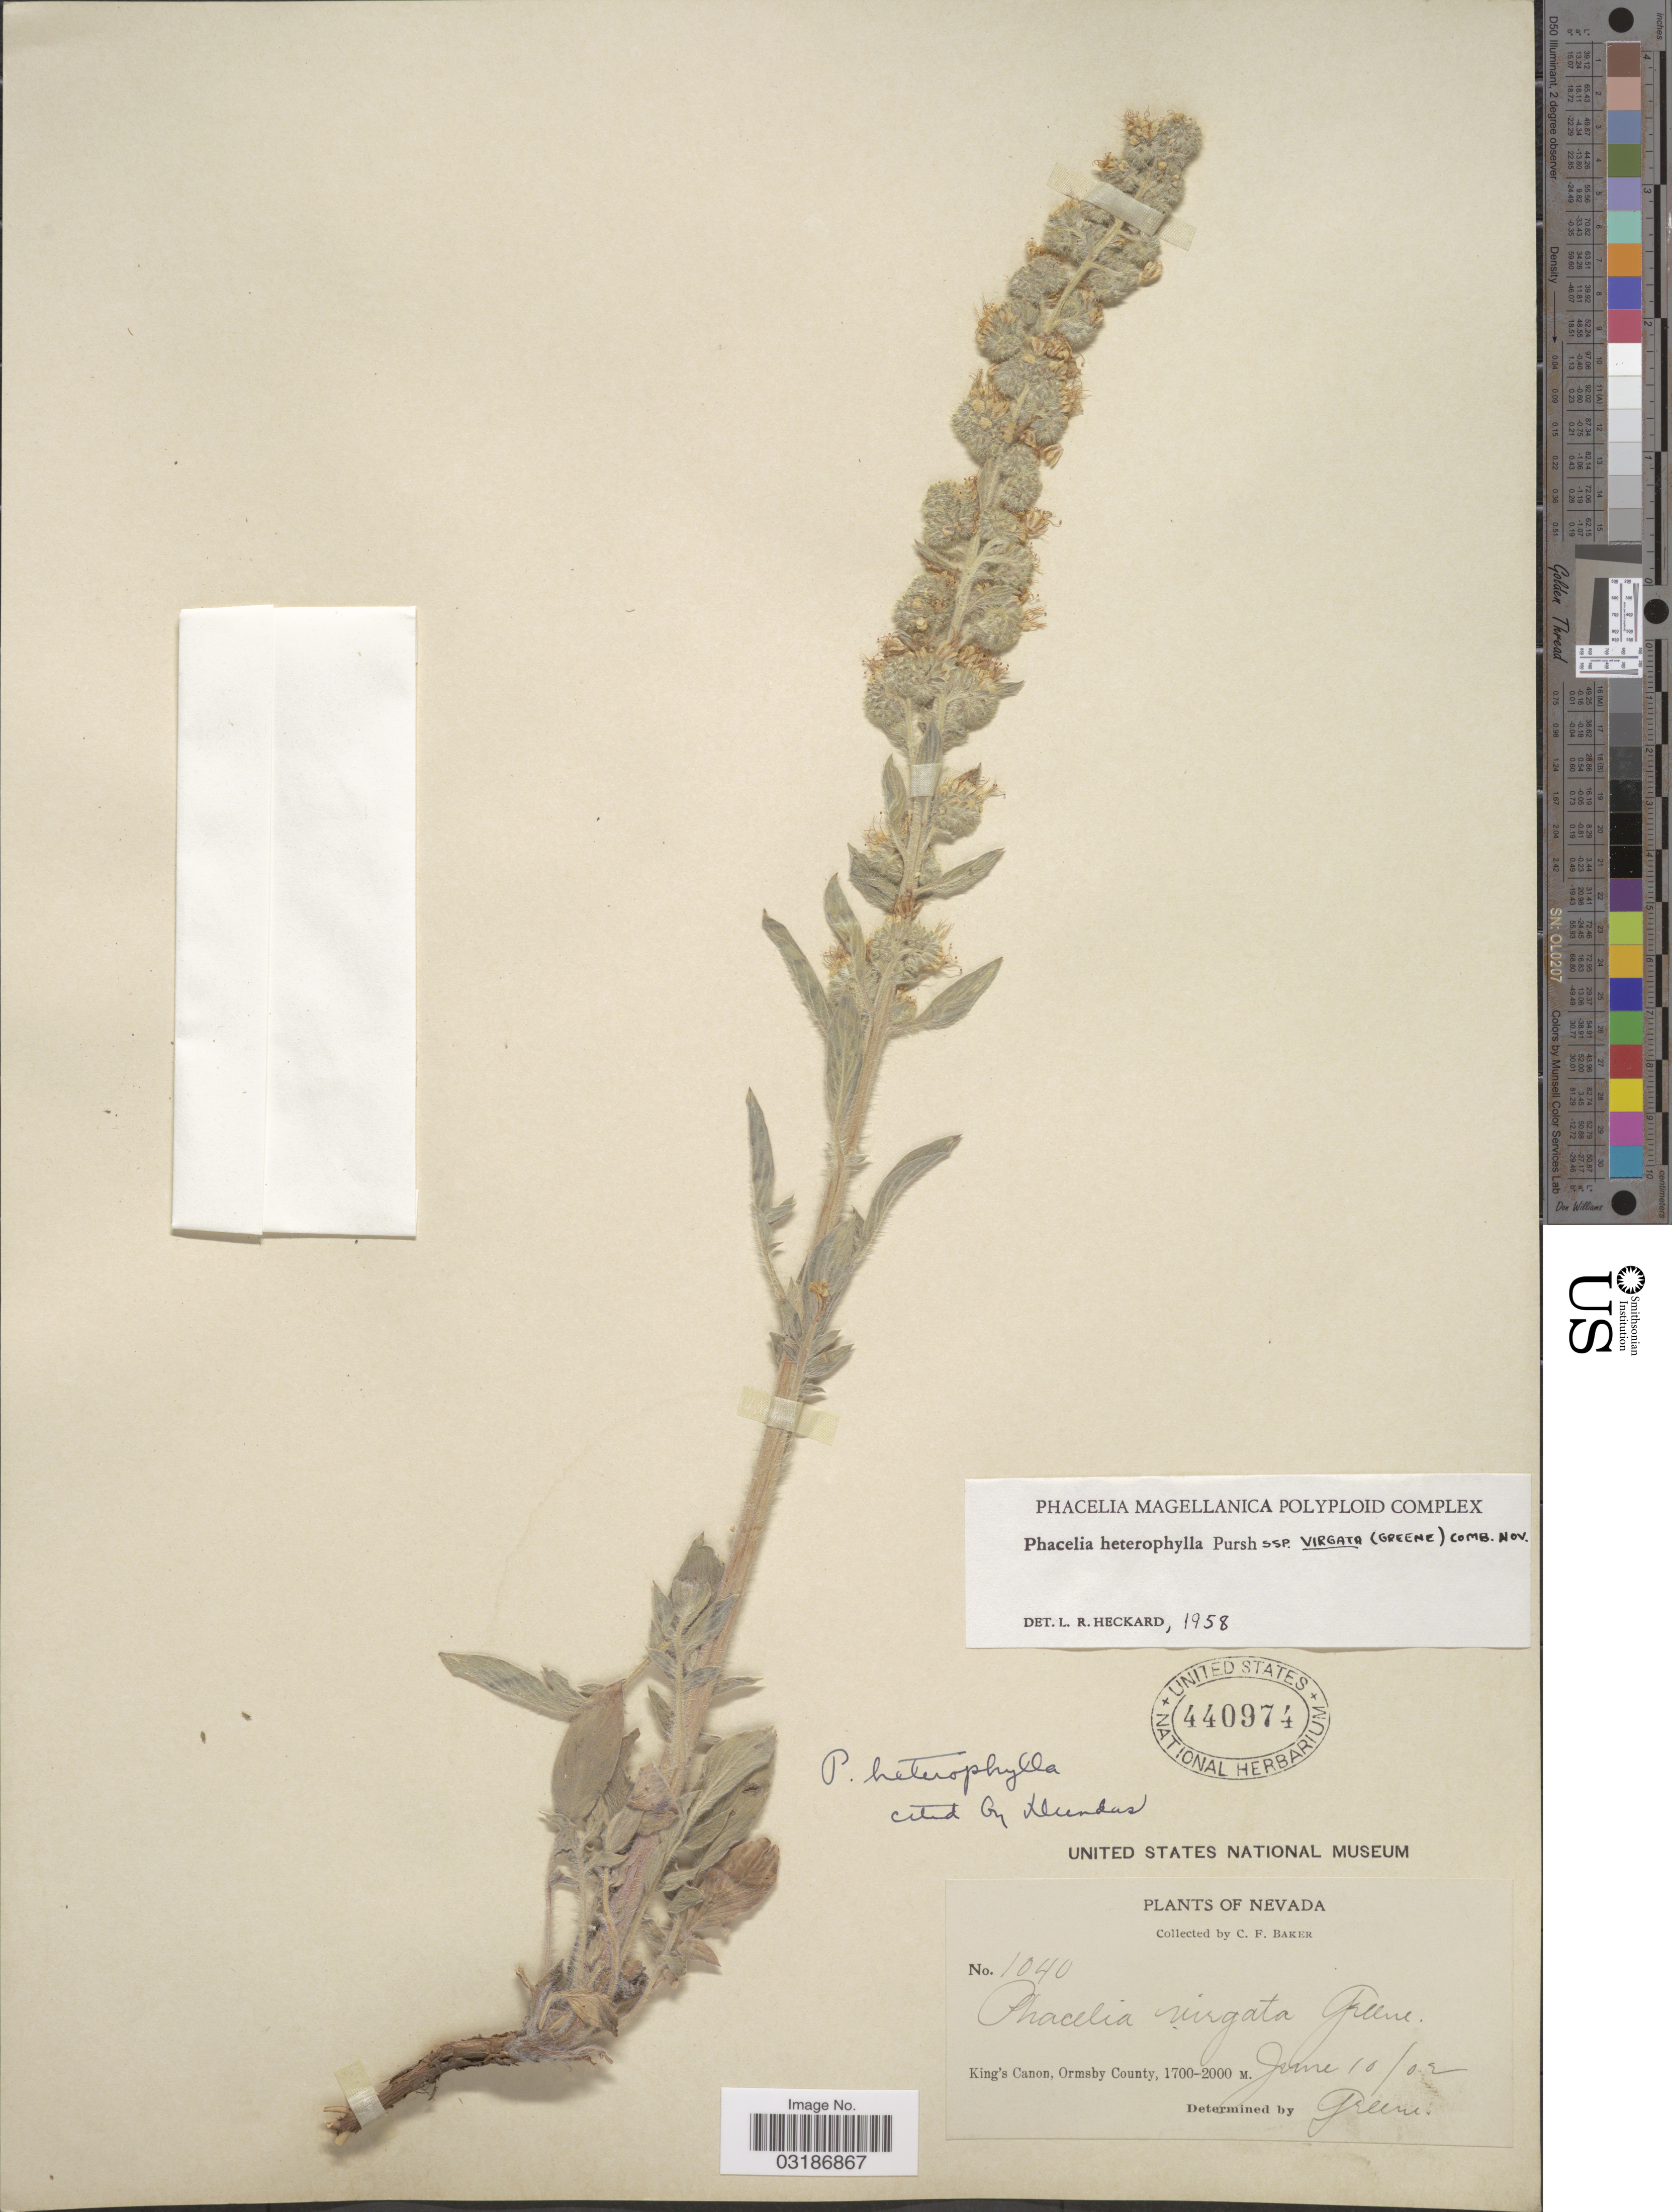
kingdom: Plantae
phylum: Tracheophyta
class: Magnoliopsida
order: Boraginales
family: Hydrophyllaceae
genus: Phacelia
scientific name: Phacelia heterophylla subsp. virgata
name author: (Greene) Heckard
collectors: C. F. Baker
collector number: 1040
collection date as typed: Transcribed d/m/y: 10/6/2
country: United States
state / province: Nevada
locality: King's Canon, Ormsby County.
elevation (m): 1700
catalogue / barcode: US 440974